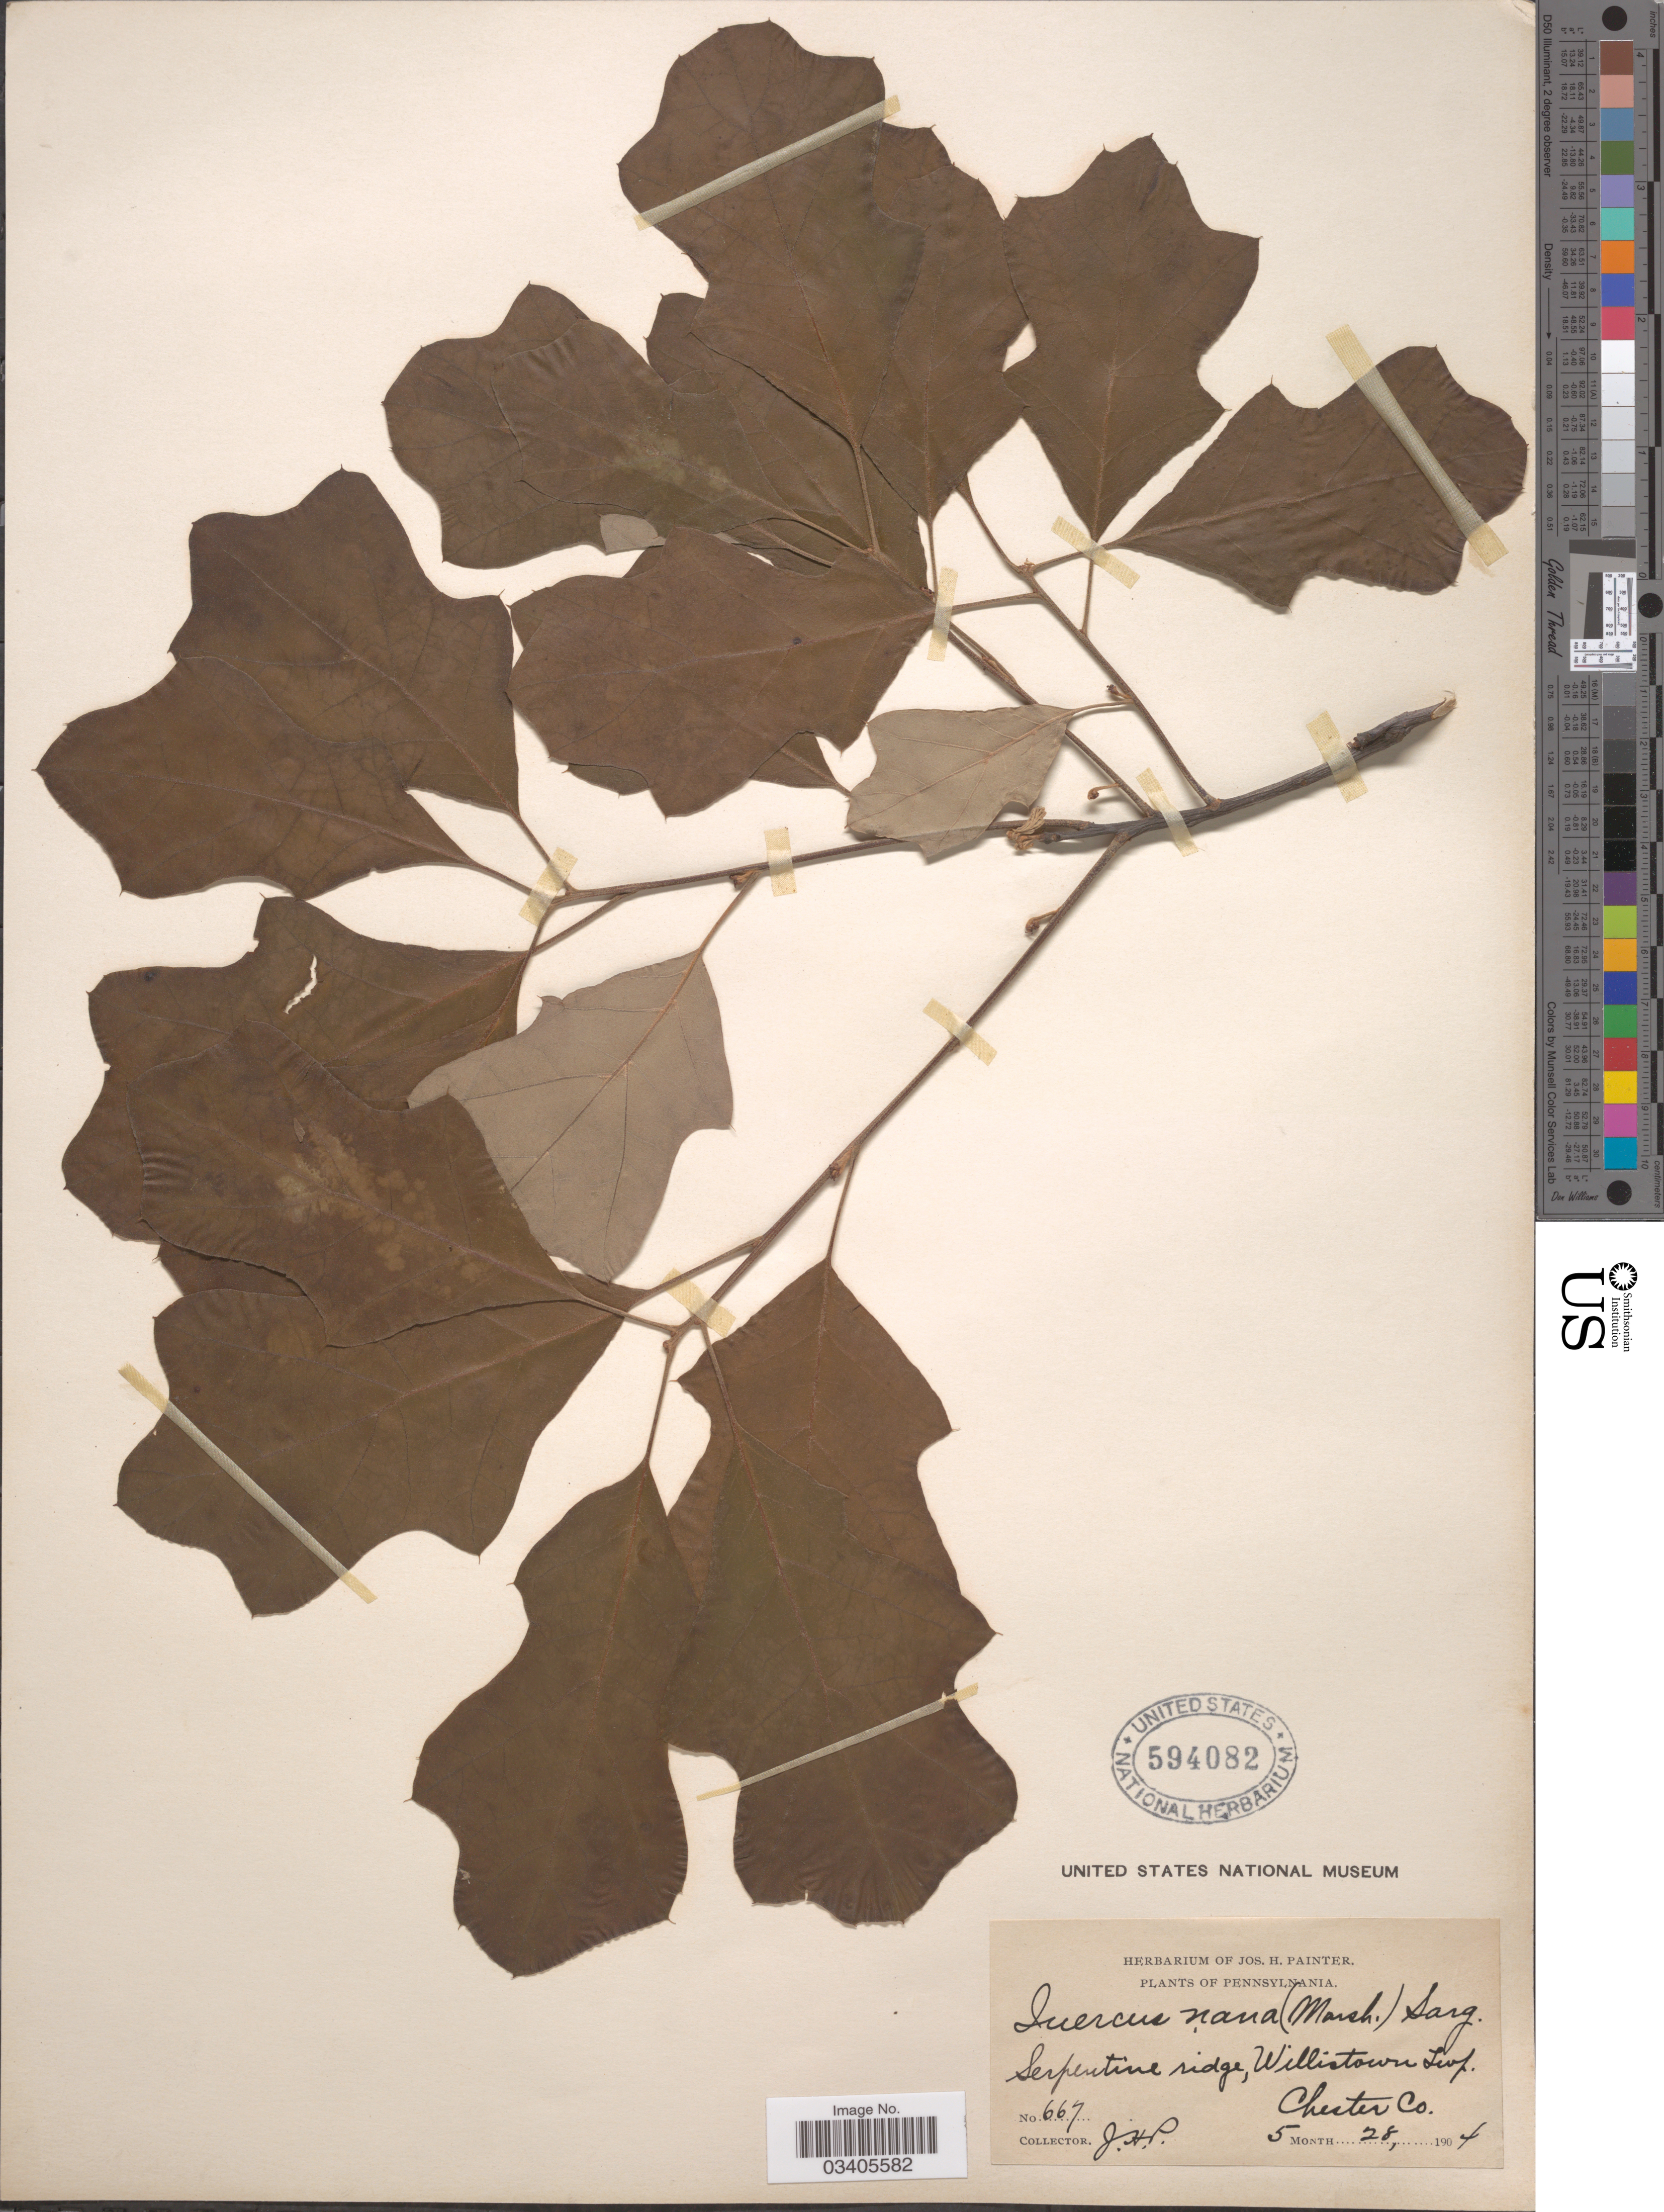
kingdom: Plantae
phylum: Tracheophyta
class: Magnoliopsida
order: Fagales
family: Fagaceae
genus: Quercus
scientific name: Quercus ilicifolia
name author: Wangenh.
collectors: J. H. Painter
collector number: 667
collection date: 1904-05-28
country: United States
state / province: Pennsylvania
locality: Serpentine ridge, Willistown Twp. Chester Co.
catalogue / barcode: US 594082